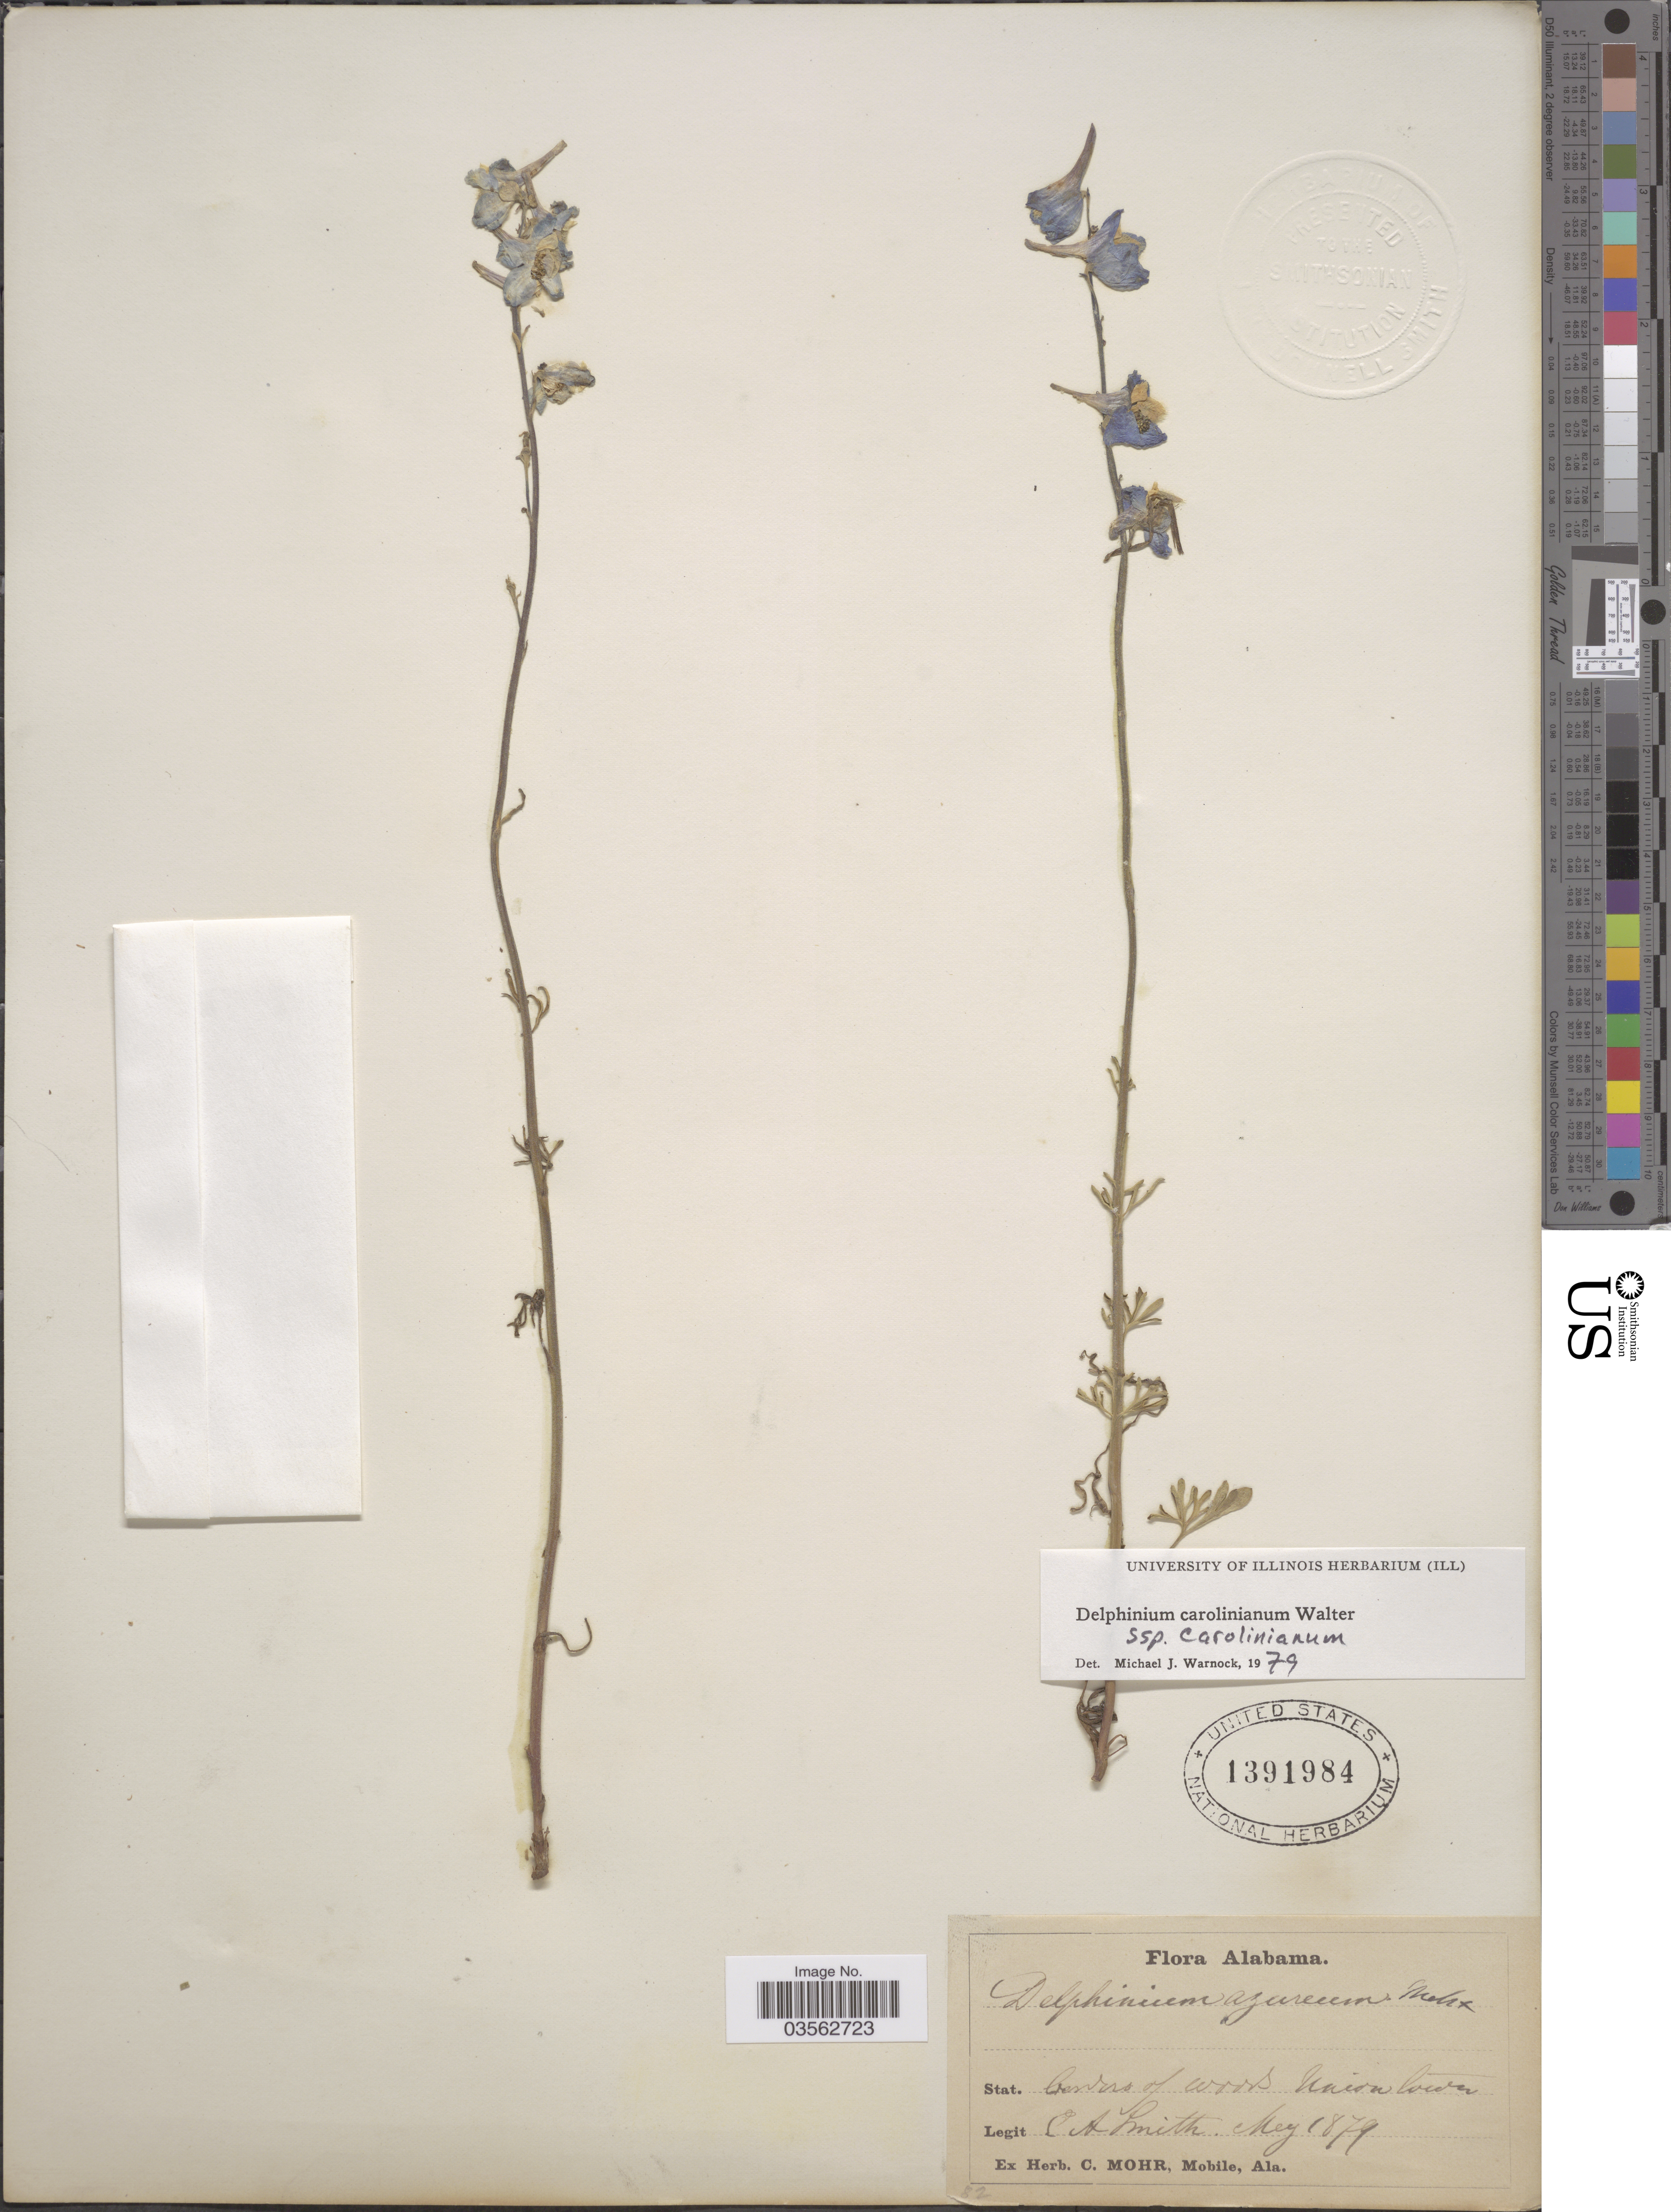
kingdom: Plantae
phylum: Tracheophyta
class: Magnoliopsida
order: Ranunculales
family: Ranunculaceae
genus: Delphinium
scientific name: Delphinium carolinianum subsp. carolinianum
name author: Walter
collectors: C. A. Smith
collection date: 1879-05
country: United States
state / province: Alabama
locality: Stat. borders of woods Union Town.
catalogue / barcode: US 1391984